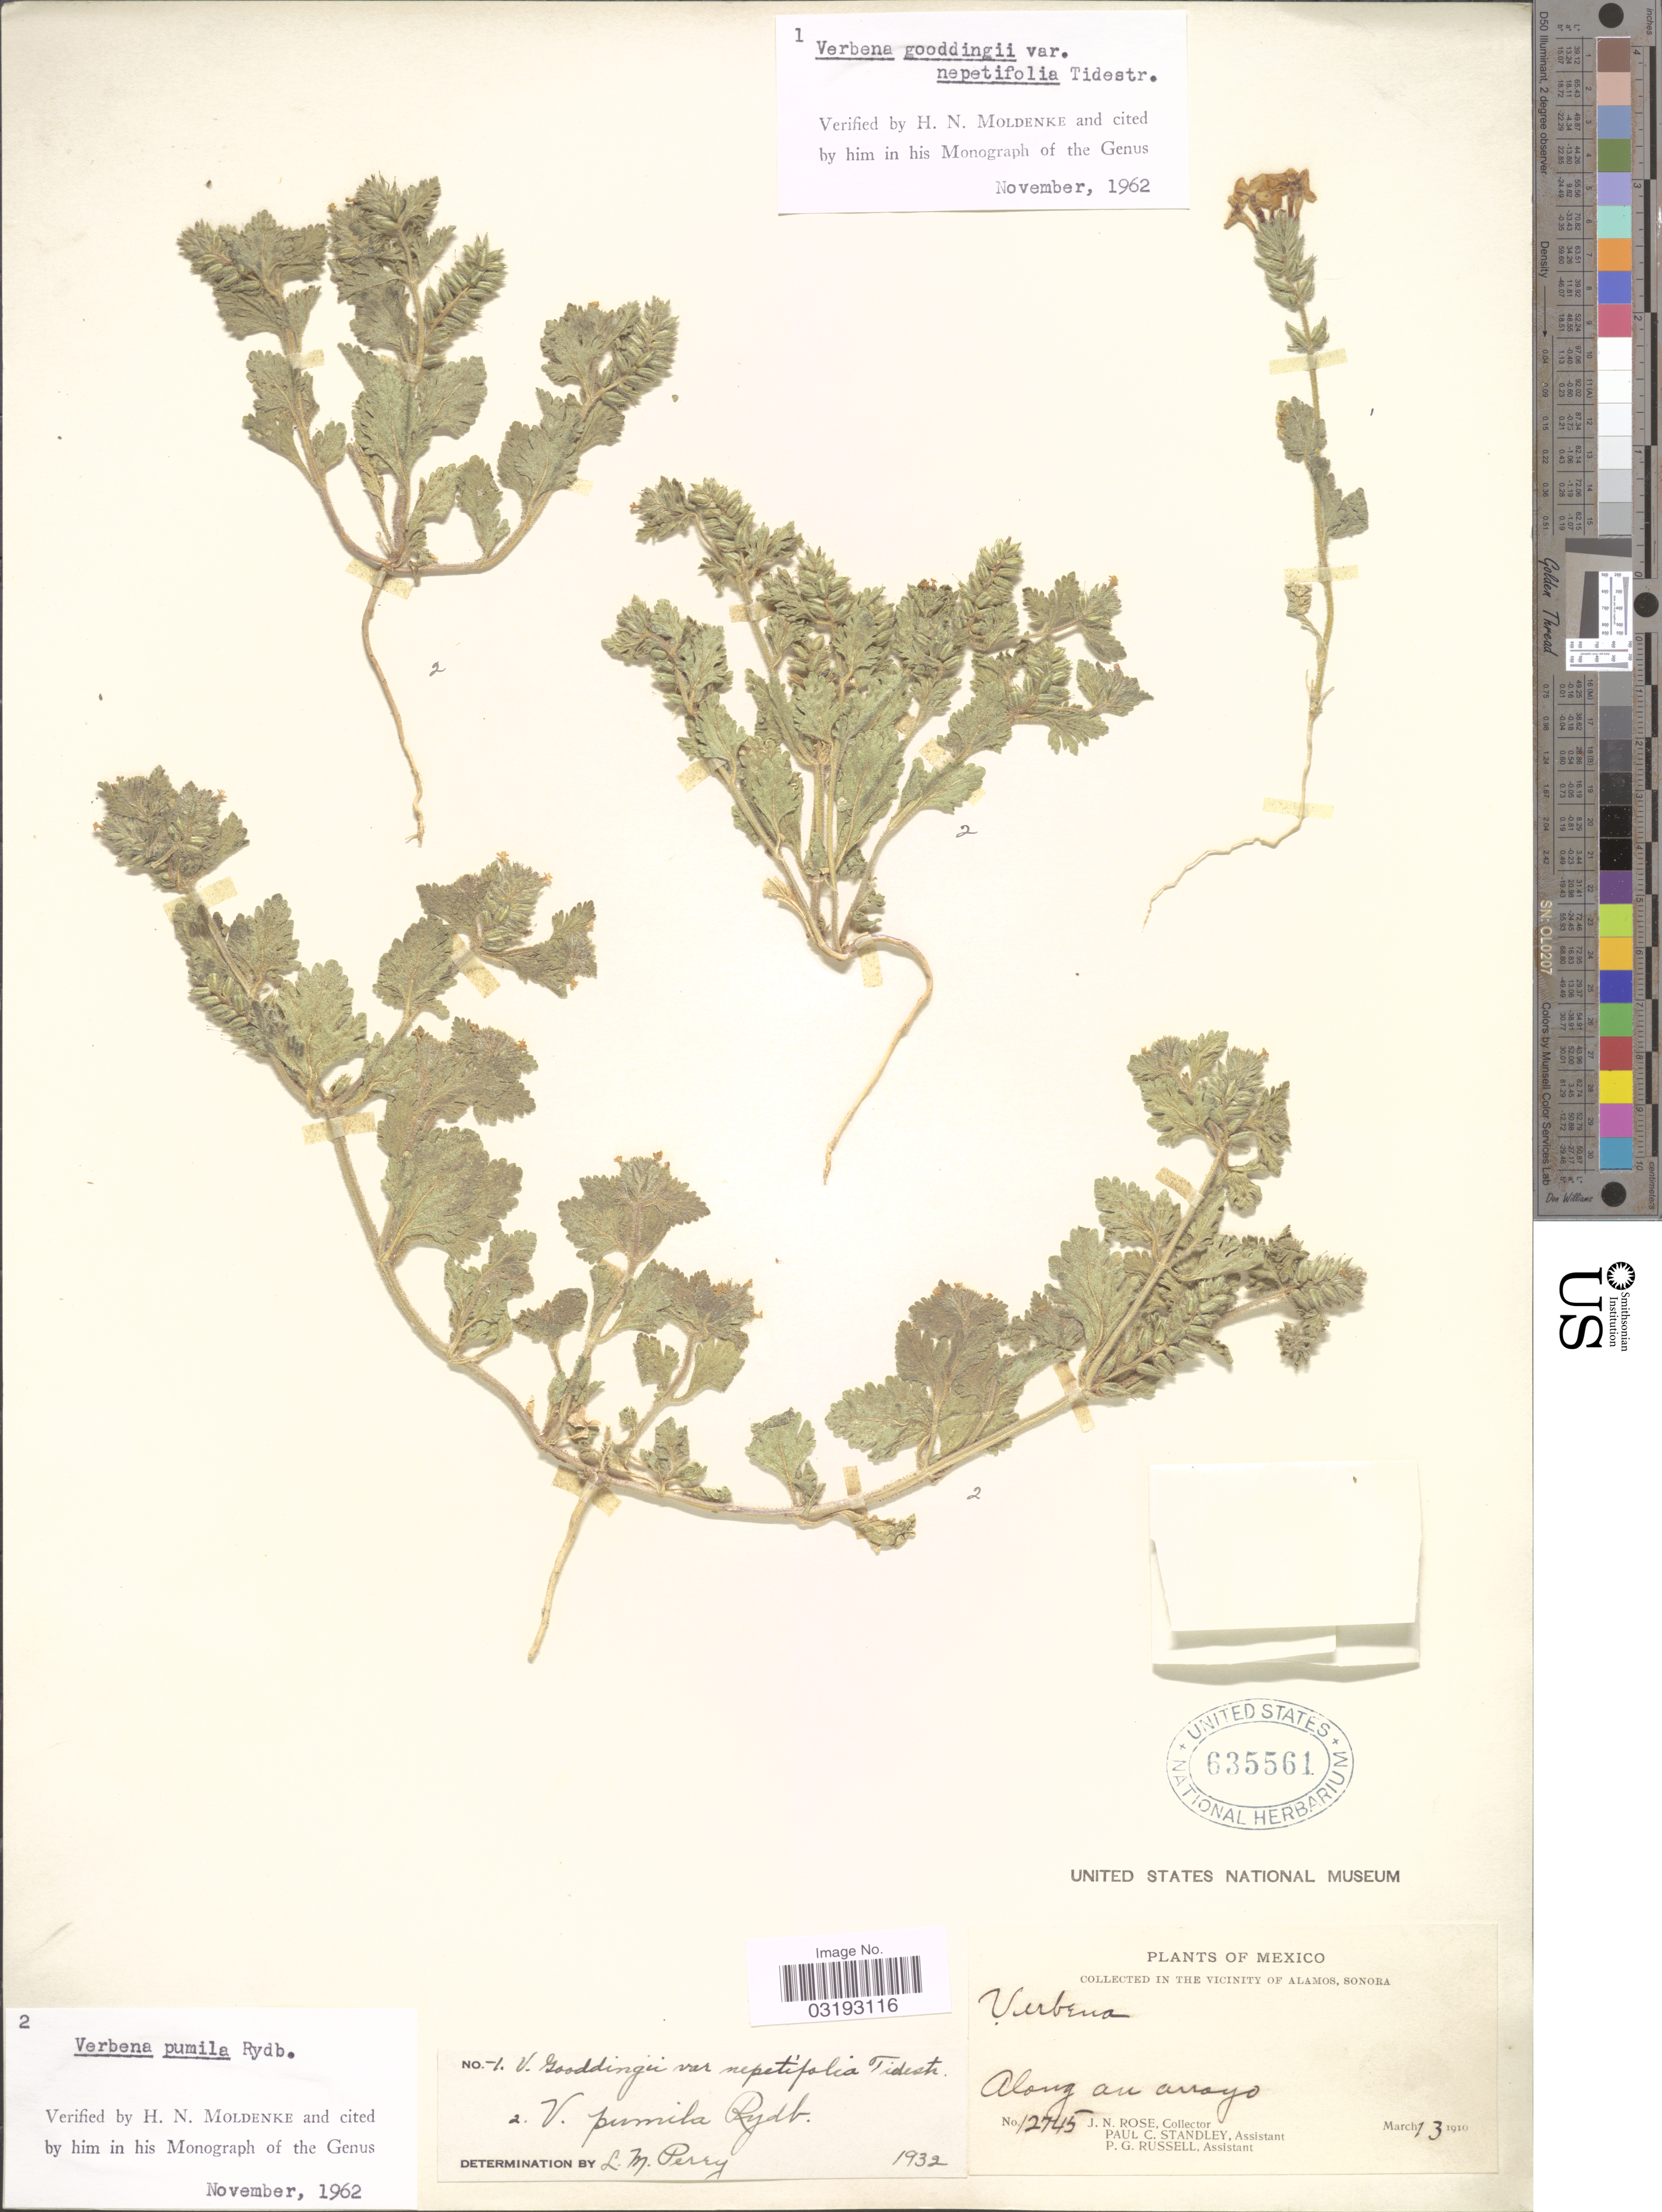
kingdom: Plantae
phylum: Tracheophyta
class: Magnoliopsida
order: Lamiales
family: Verbenaceae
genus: Verbena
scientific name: Verbena pumila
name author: Rydb.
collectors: J. N. Rose, P. C. Standley & P. G. Russell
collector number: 12745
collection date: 1910-03-13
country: Mexico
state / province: Sonora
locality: Vicinity of Alamos. Along an arroyo.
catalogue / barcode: US 635561